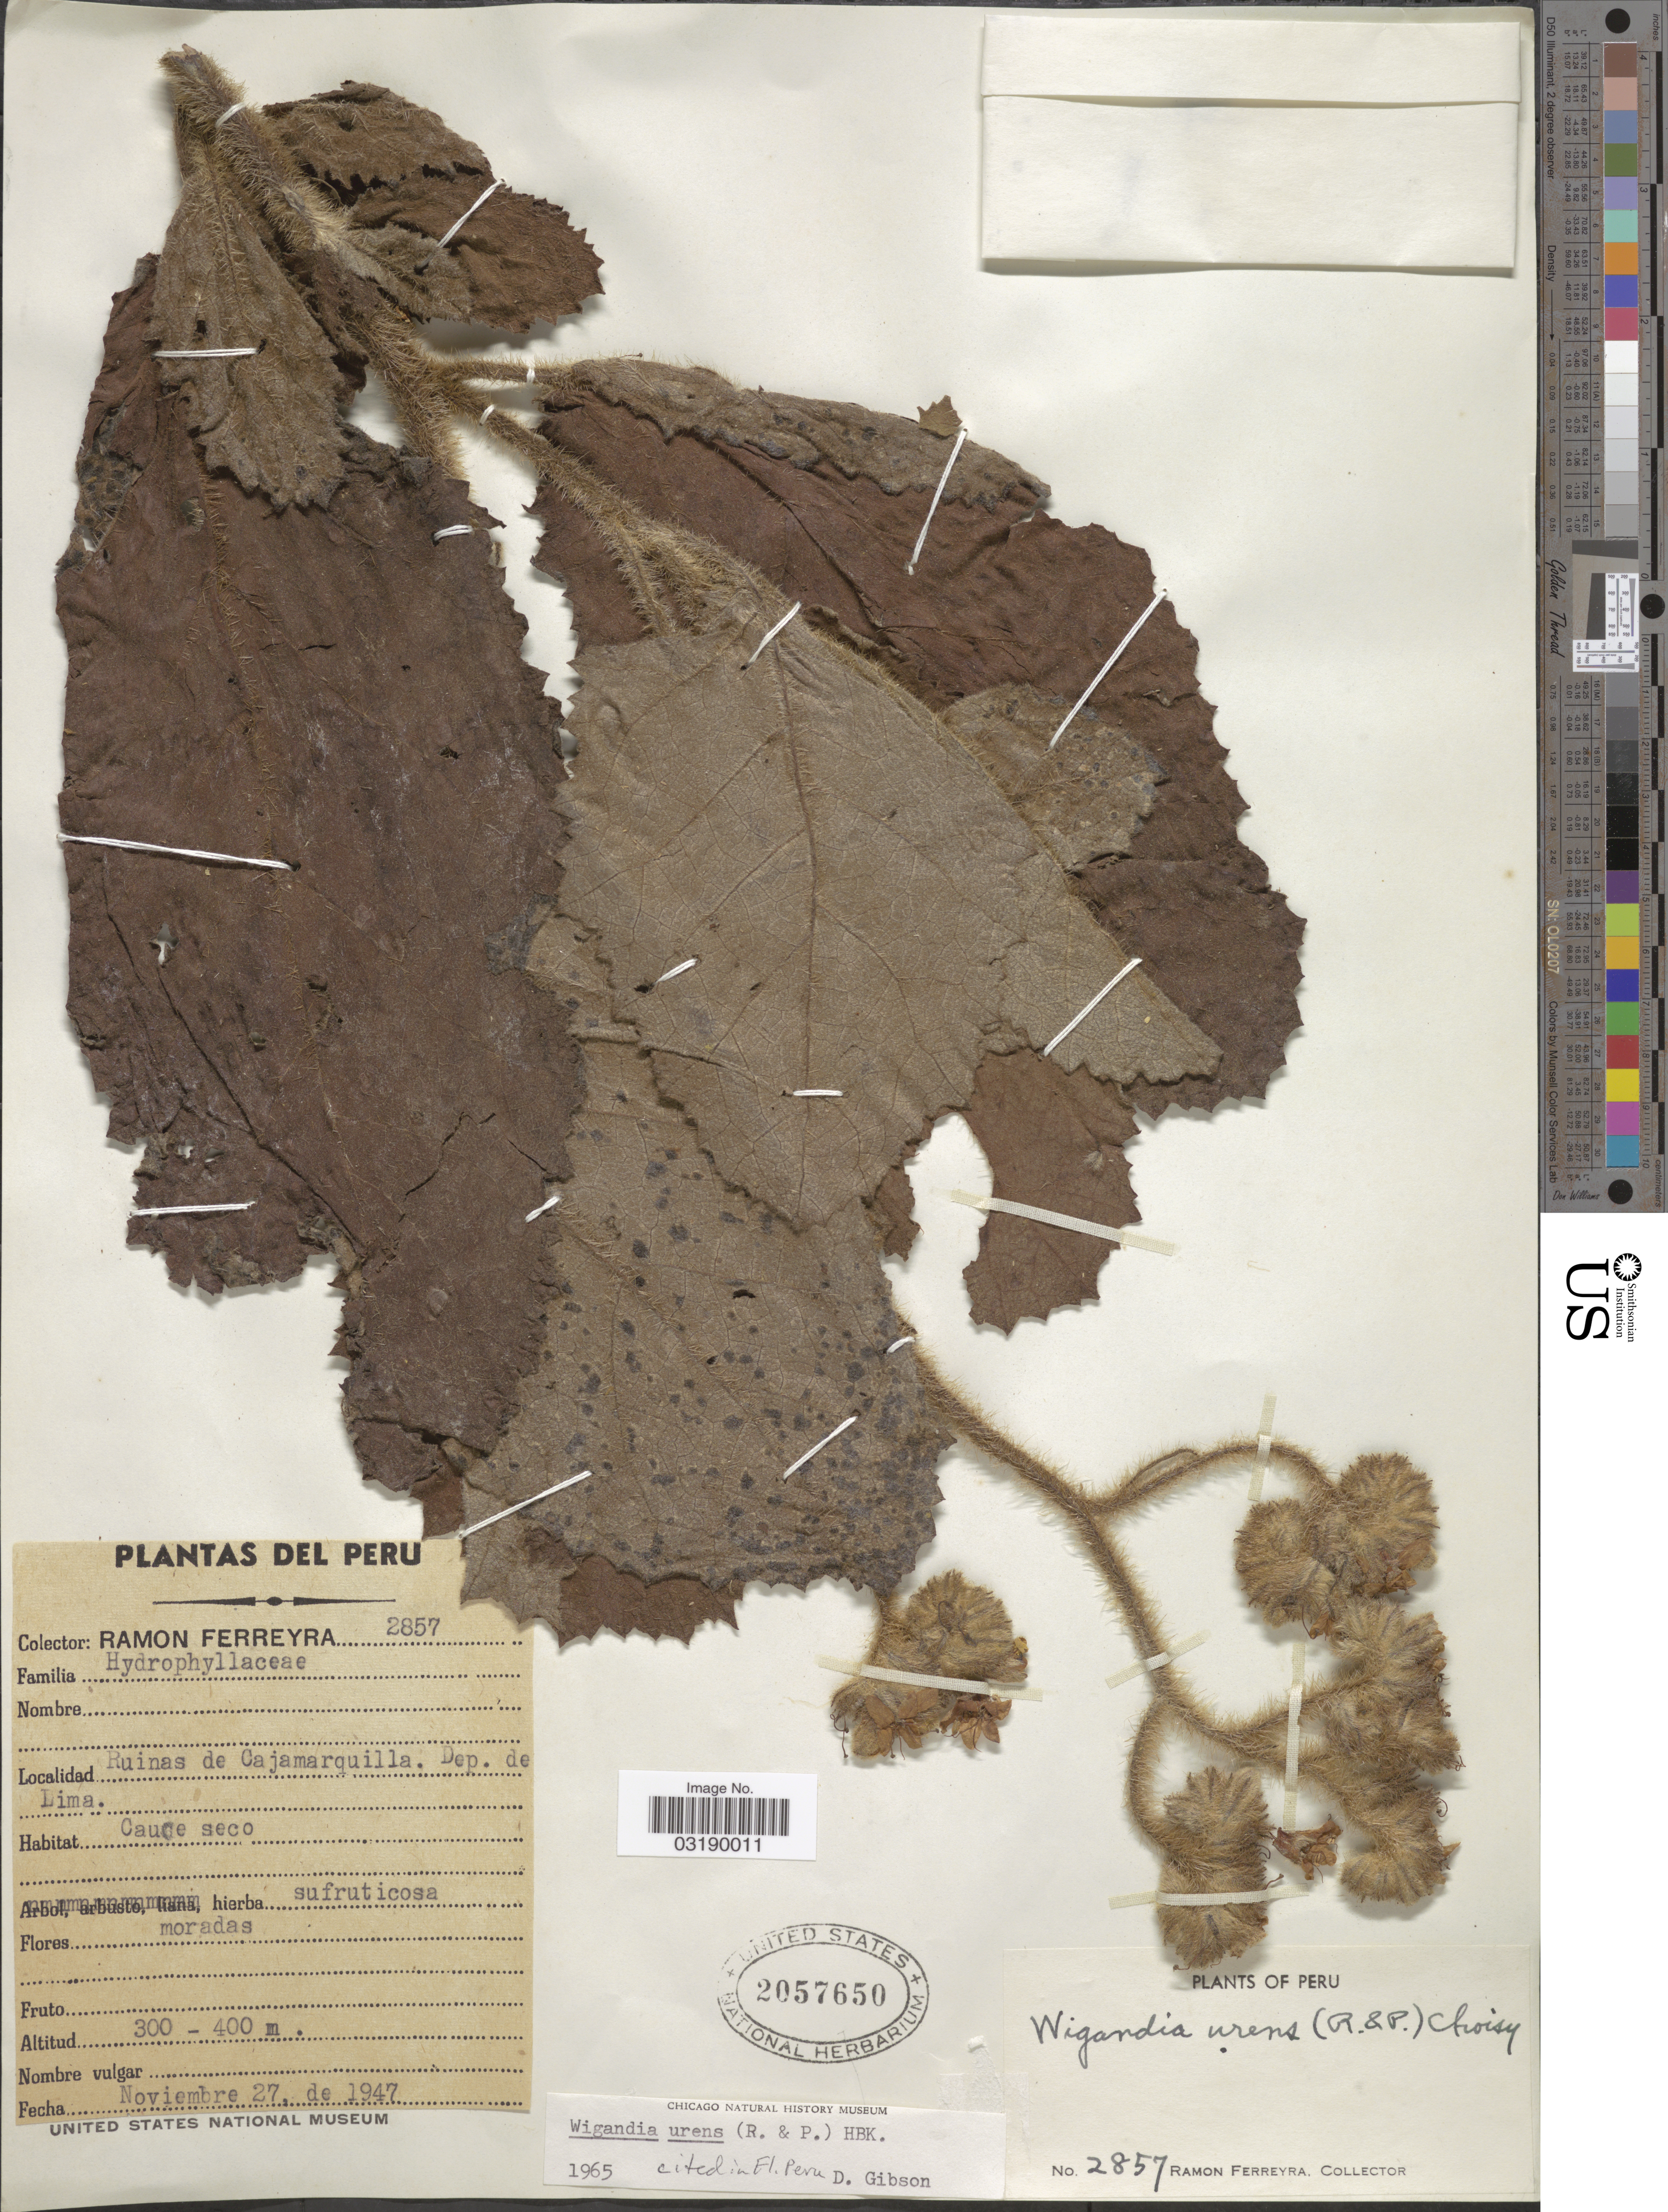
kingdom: Plantae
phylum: Tracheophyta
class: Magnoliopsida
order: Boraginales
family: Namaceae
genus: Wigandia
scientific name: Wigandia urens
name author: (Ruiz & Pav.) Kunth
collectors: R. A. Ferreyra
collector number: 2857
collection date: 1947-11-27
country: Peru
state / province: Lima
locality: Ruinas de Cajamarquilla. Dep. de Lima.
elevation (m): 300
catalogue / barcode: US 2057650